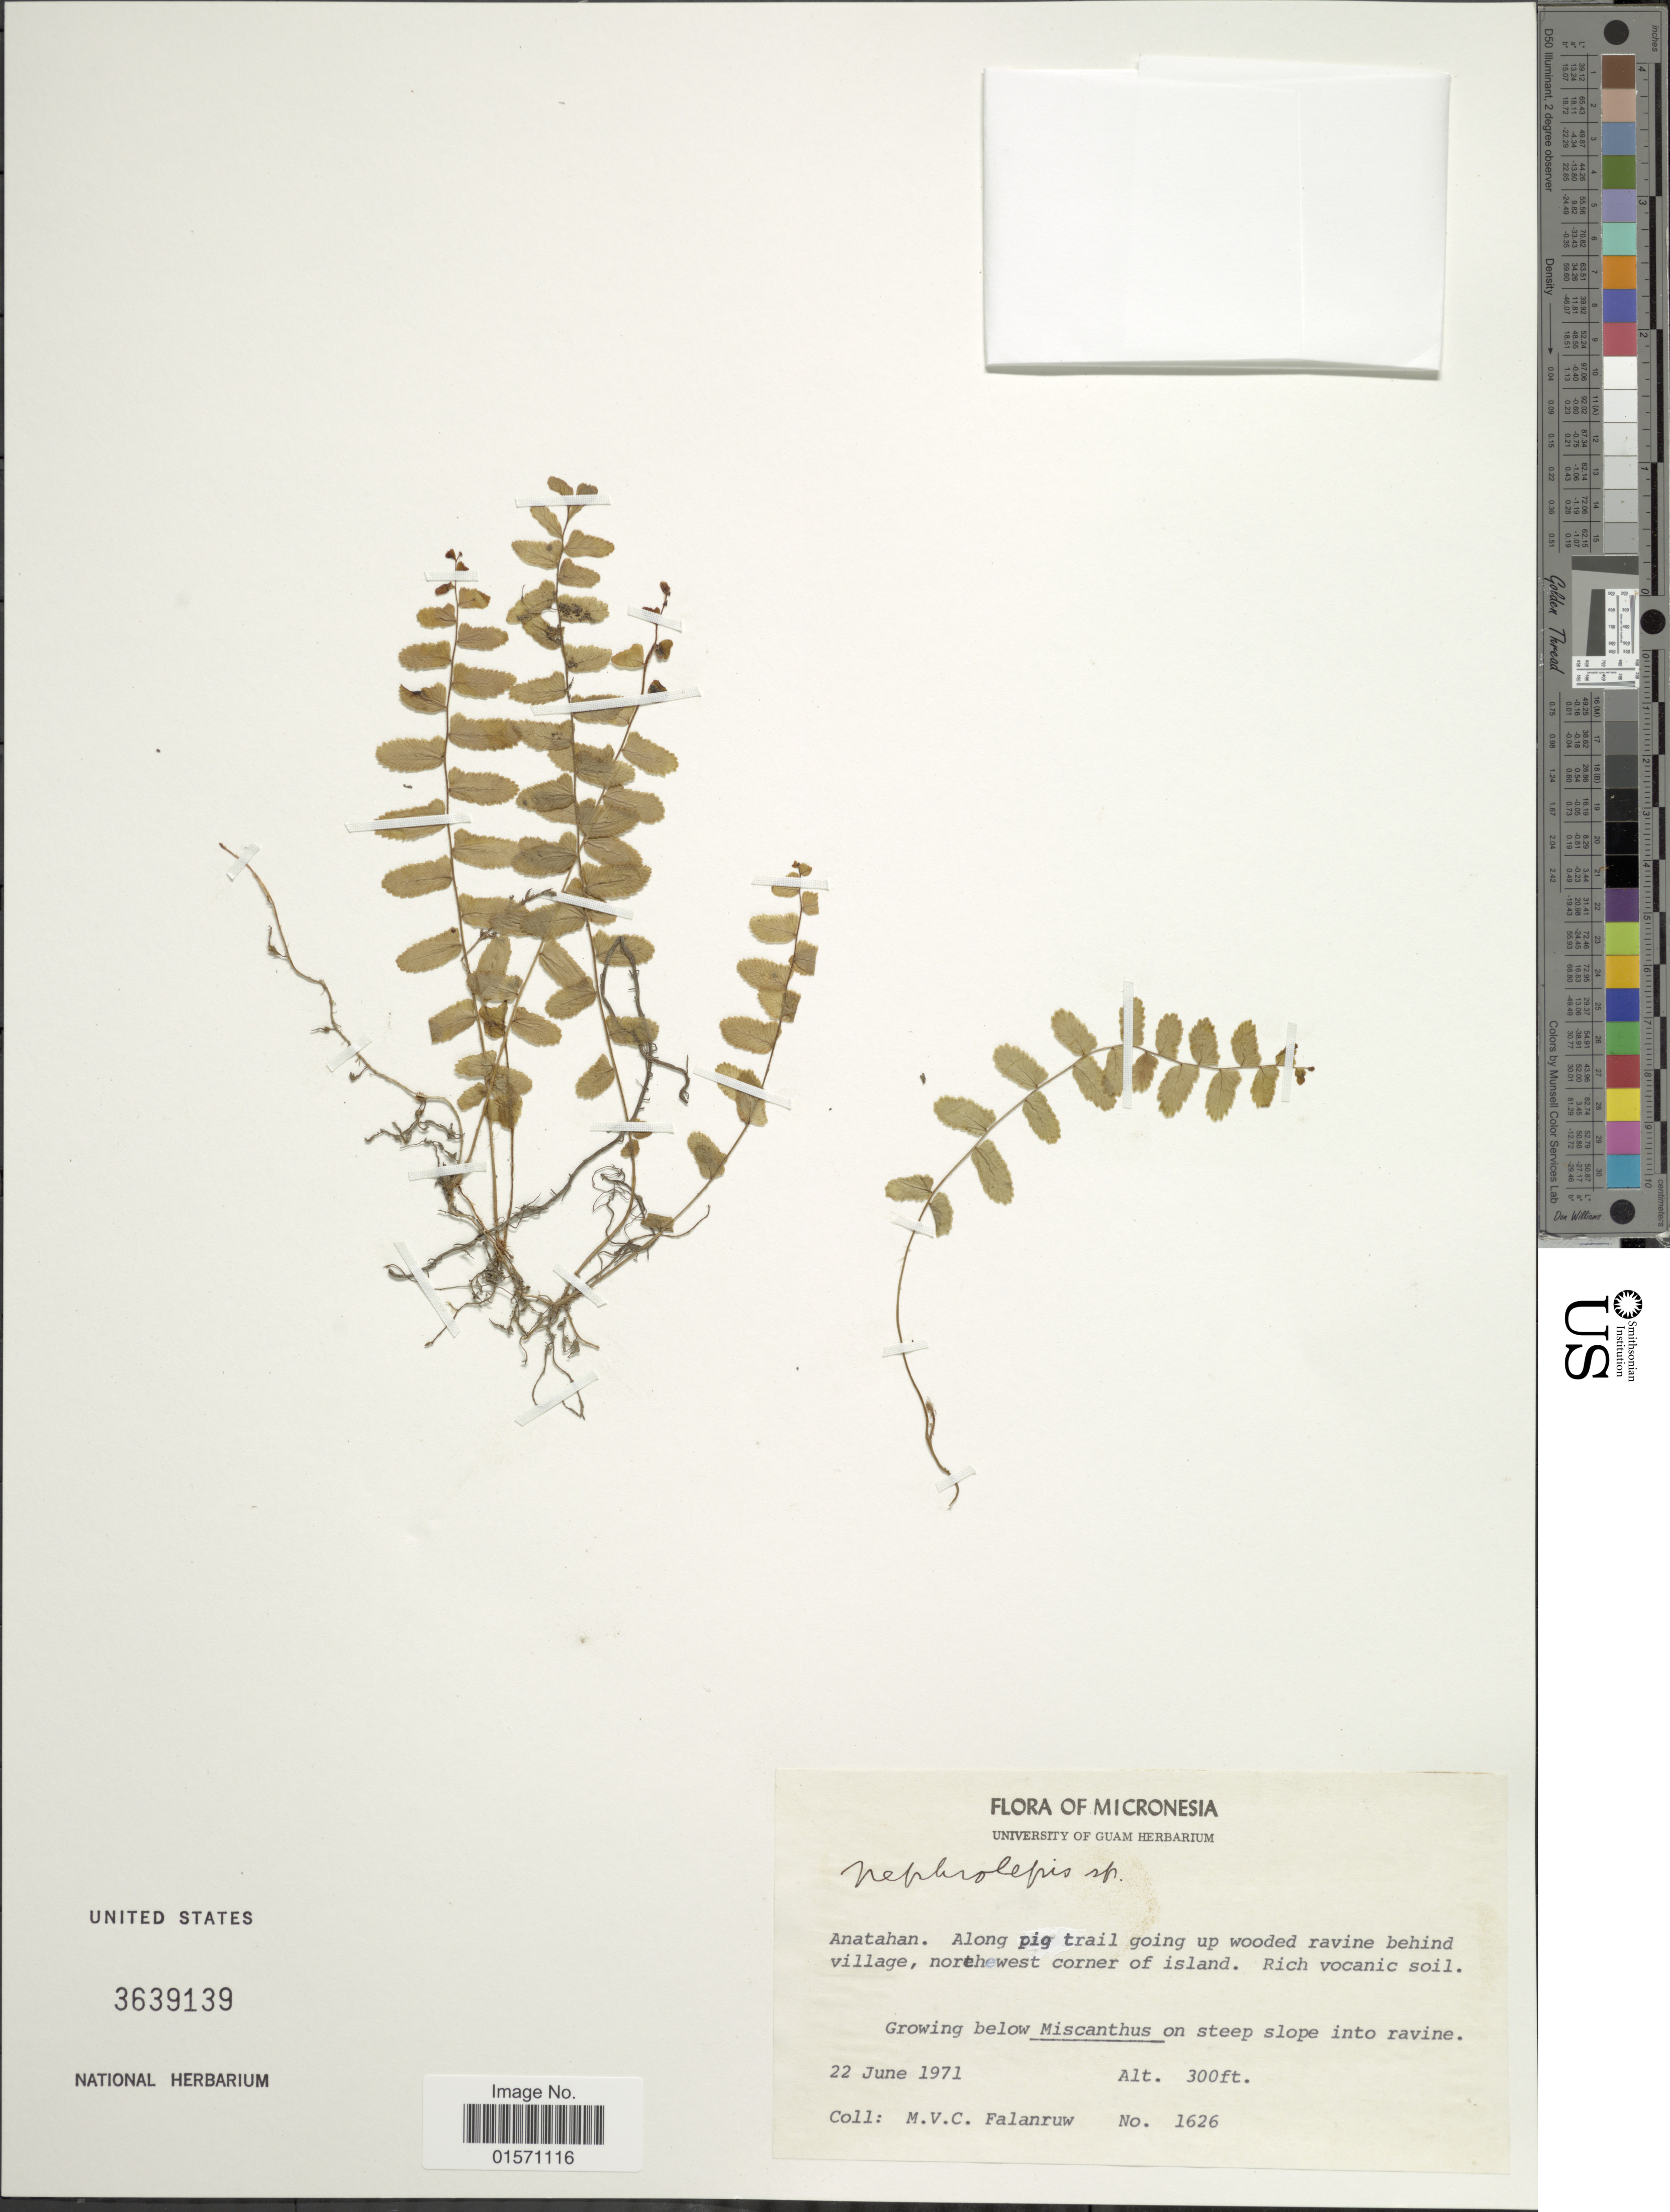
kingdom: Plantae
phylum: Tracheophyta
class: Polypodiopsida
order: Polypodiales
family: Nephrolepidaceae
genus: Nephrolepis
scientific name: Nephrolepis sp.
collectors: M. V. Falanruw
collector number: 1626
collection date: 1971-06-22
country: Northern Mariana Islands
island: Anatahan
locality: Anatahan. Along pig trail going up wooded ravine behind village, northwest corner of island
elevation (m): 91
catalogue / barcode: US 3639139